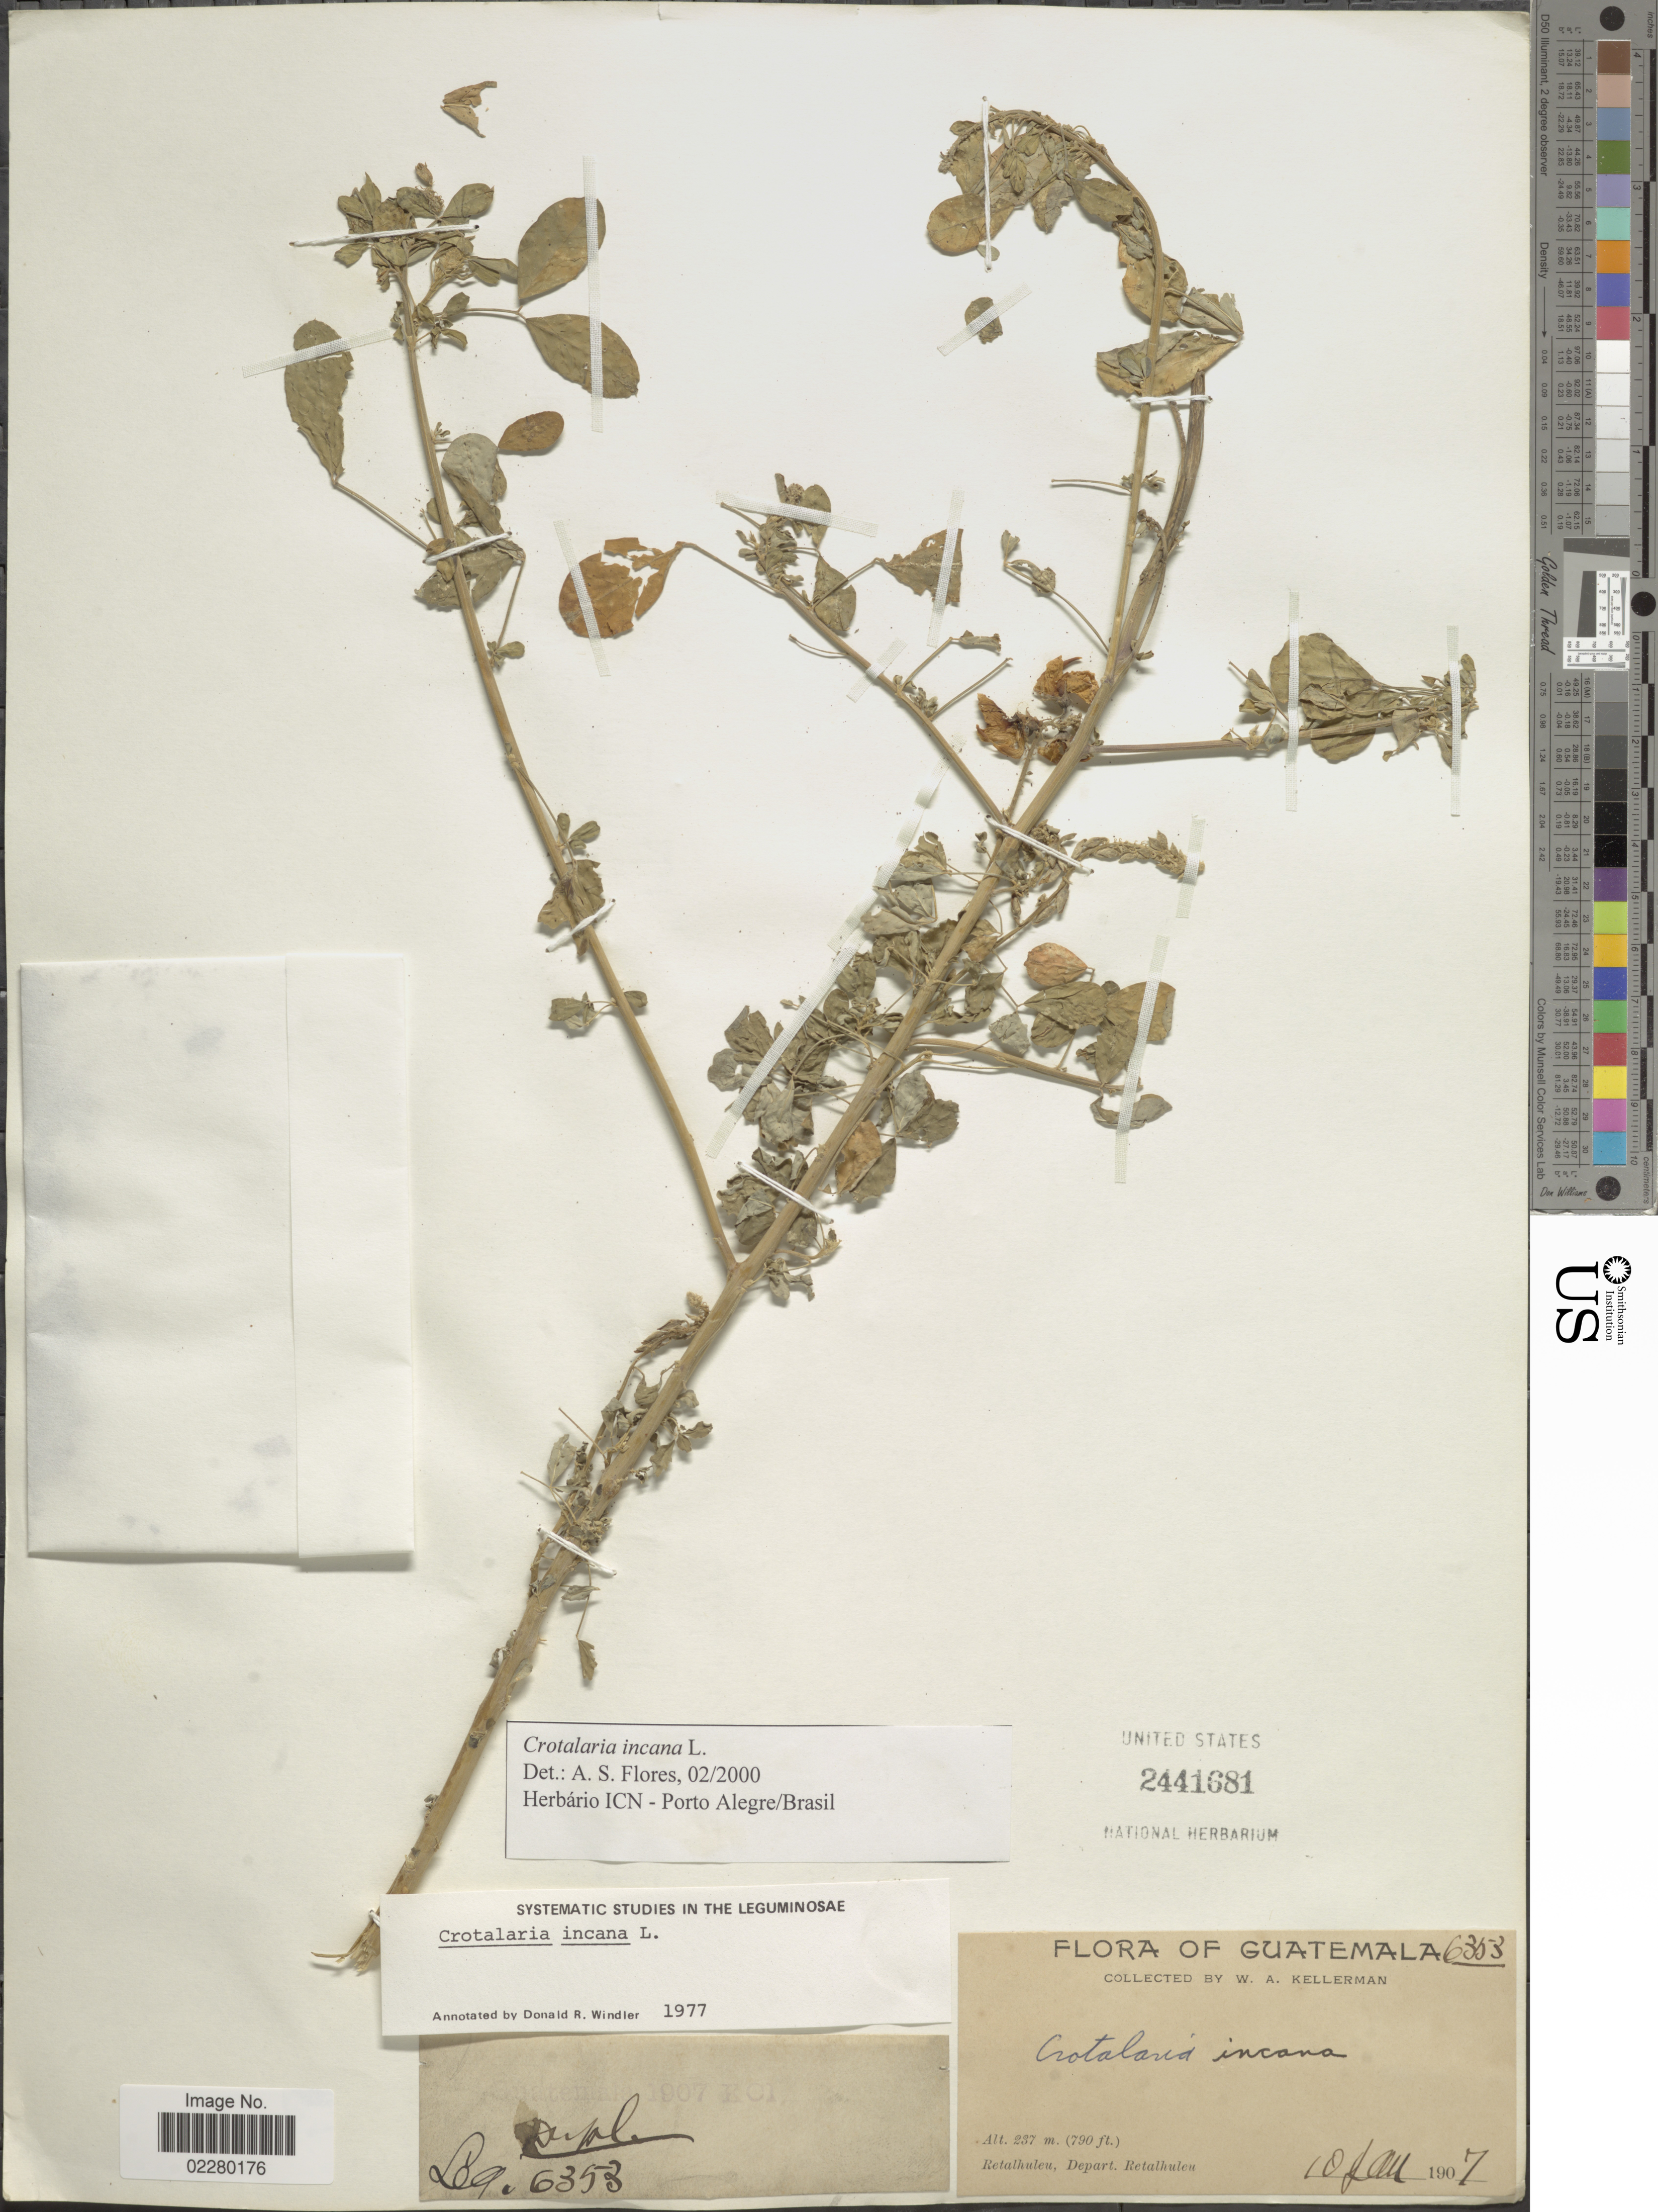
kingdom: Plantae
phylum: Tracheophyta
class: Magnoliopsida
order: Fabales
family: Fabaceae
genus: Crotalaria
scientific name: Crotalaria incana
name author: L.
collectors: W. Kellerman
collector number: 6353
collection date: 1907-01-10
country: Guatemala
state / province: Retalhuleu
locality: Retalhuleu, Depart. Retalhuleu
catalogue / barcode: US 2441681